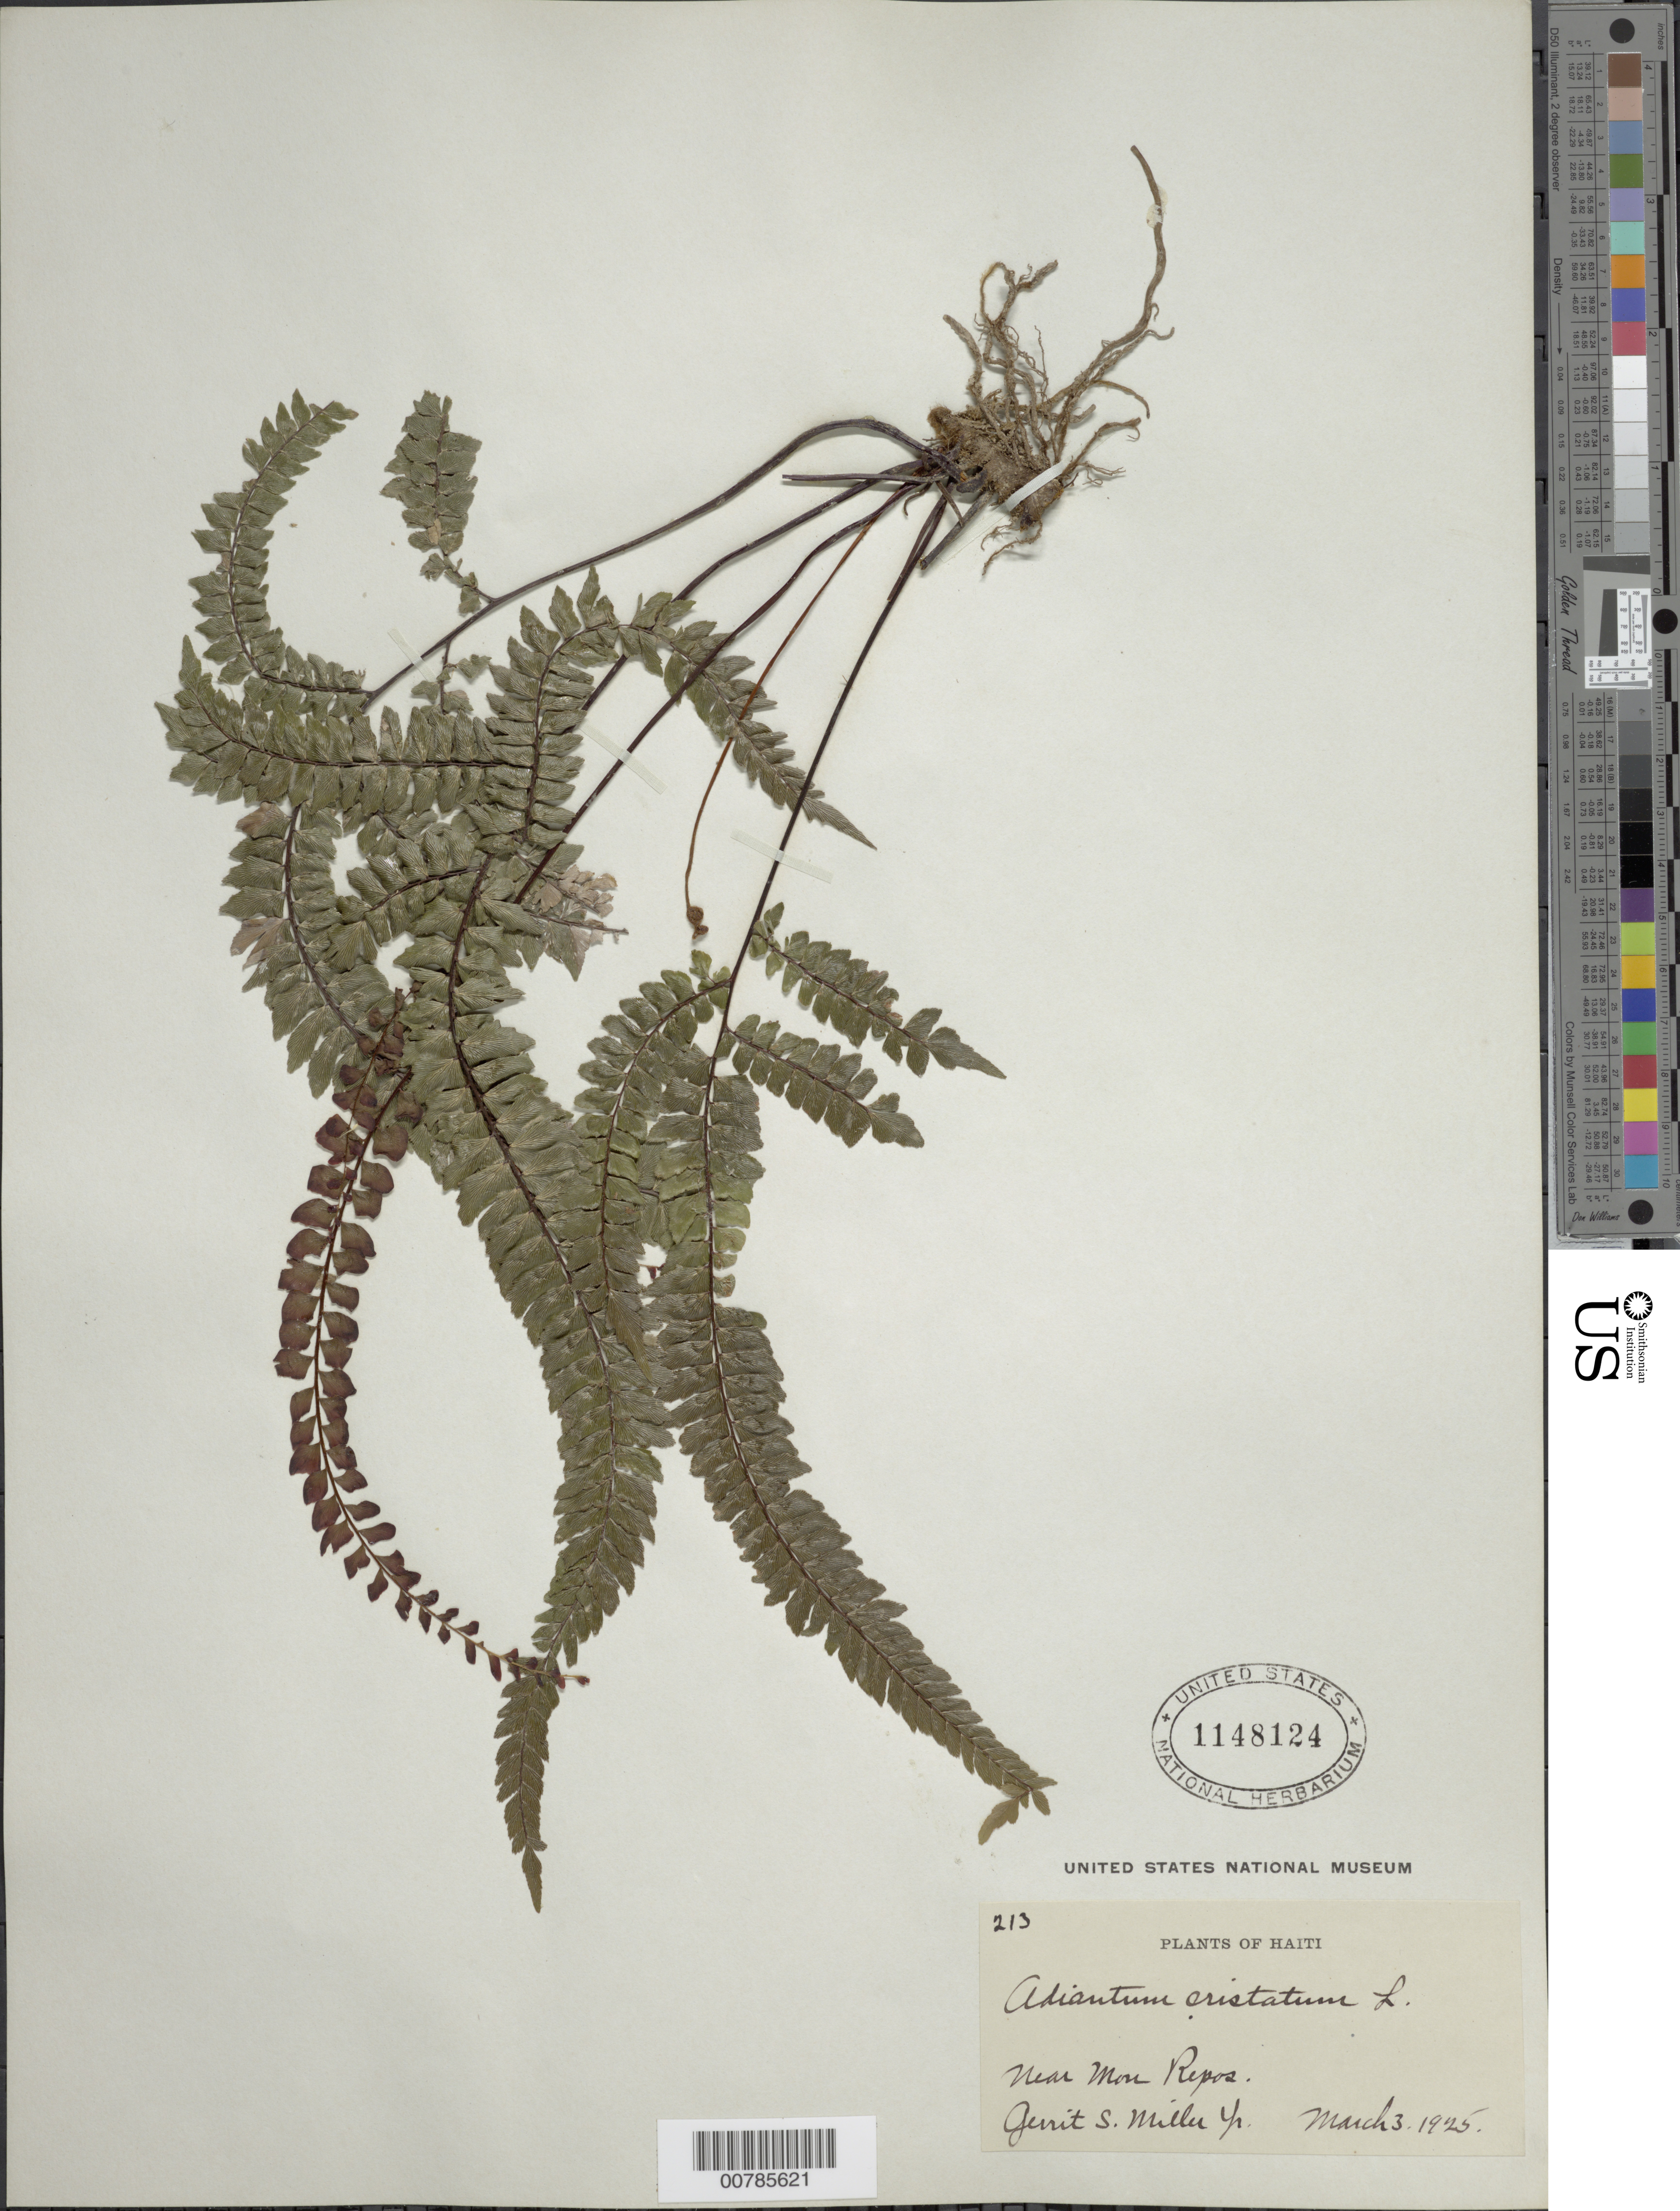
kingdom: Plantae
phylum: Tracheophyta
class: Polypodiopsida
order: Polypodiales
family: Pteridaceae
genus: Adiantum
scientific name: Adiantum pyramidale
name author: (L.) Willd.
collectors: G. S. Miller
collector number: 213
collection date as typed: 03 Mar 1925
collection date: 1925-03-03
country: Haiti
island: Hispaniola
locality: Mon Repos, near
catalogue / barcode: US 1148124